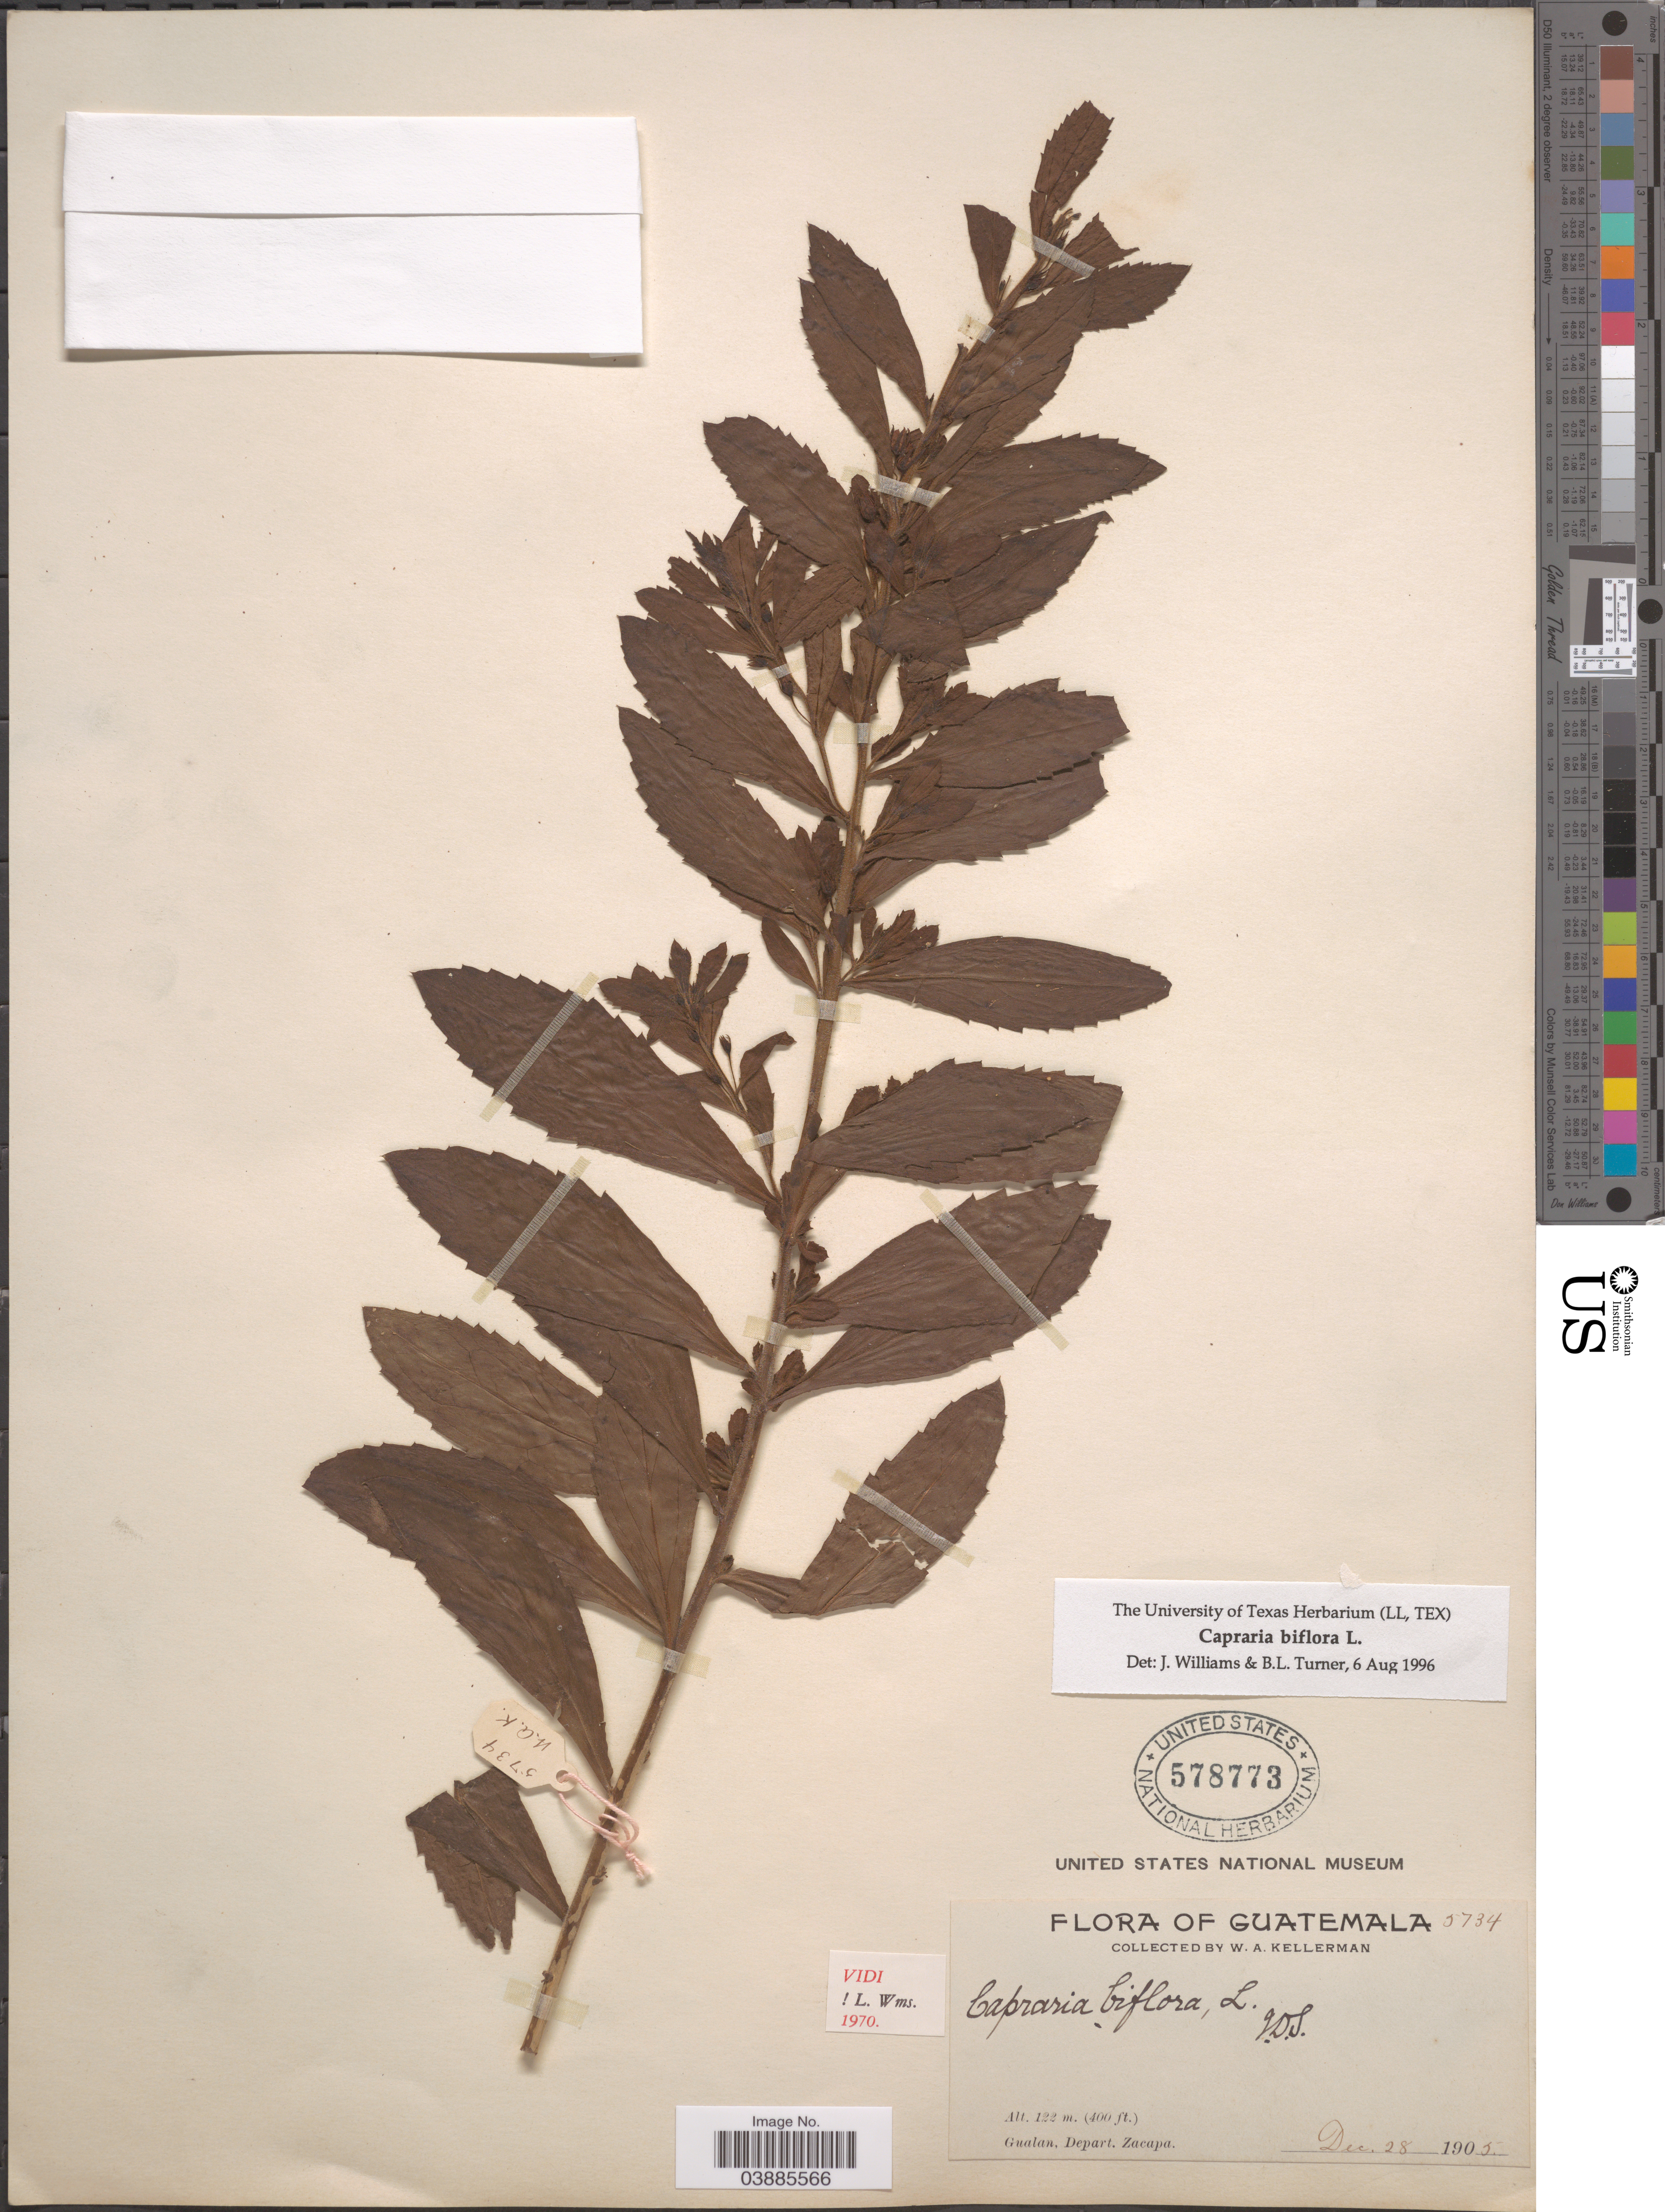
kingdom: Plantae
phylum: Tracheophyta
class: Magnoliopsida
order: Lamiales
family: Scrophulariaceae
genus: Capraria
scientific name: Capraria biflora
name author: L.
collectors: W. Kellerman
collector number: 5734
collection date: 1905-12-28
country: Guatemala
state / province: Zacapa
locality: Gualan, Depart. Zacapa.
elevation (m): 122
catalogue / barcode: US 578773